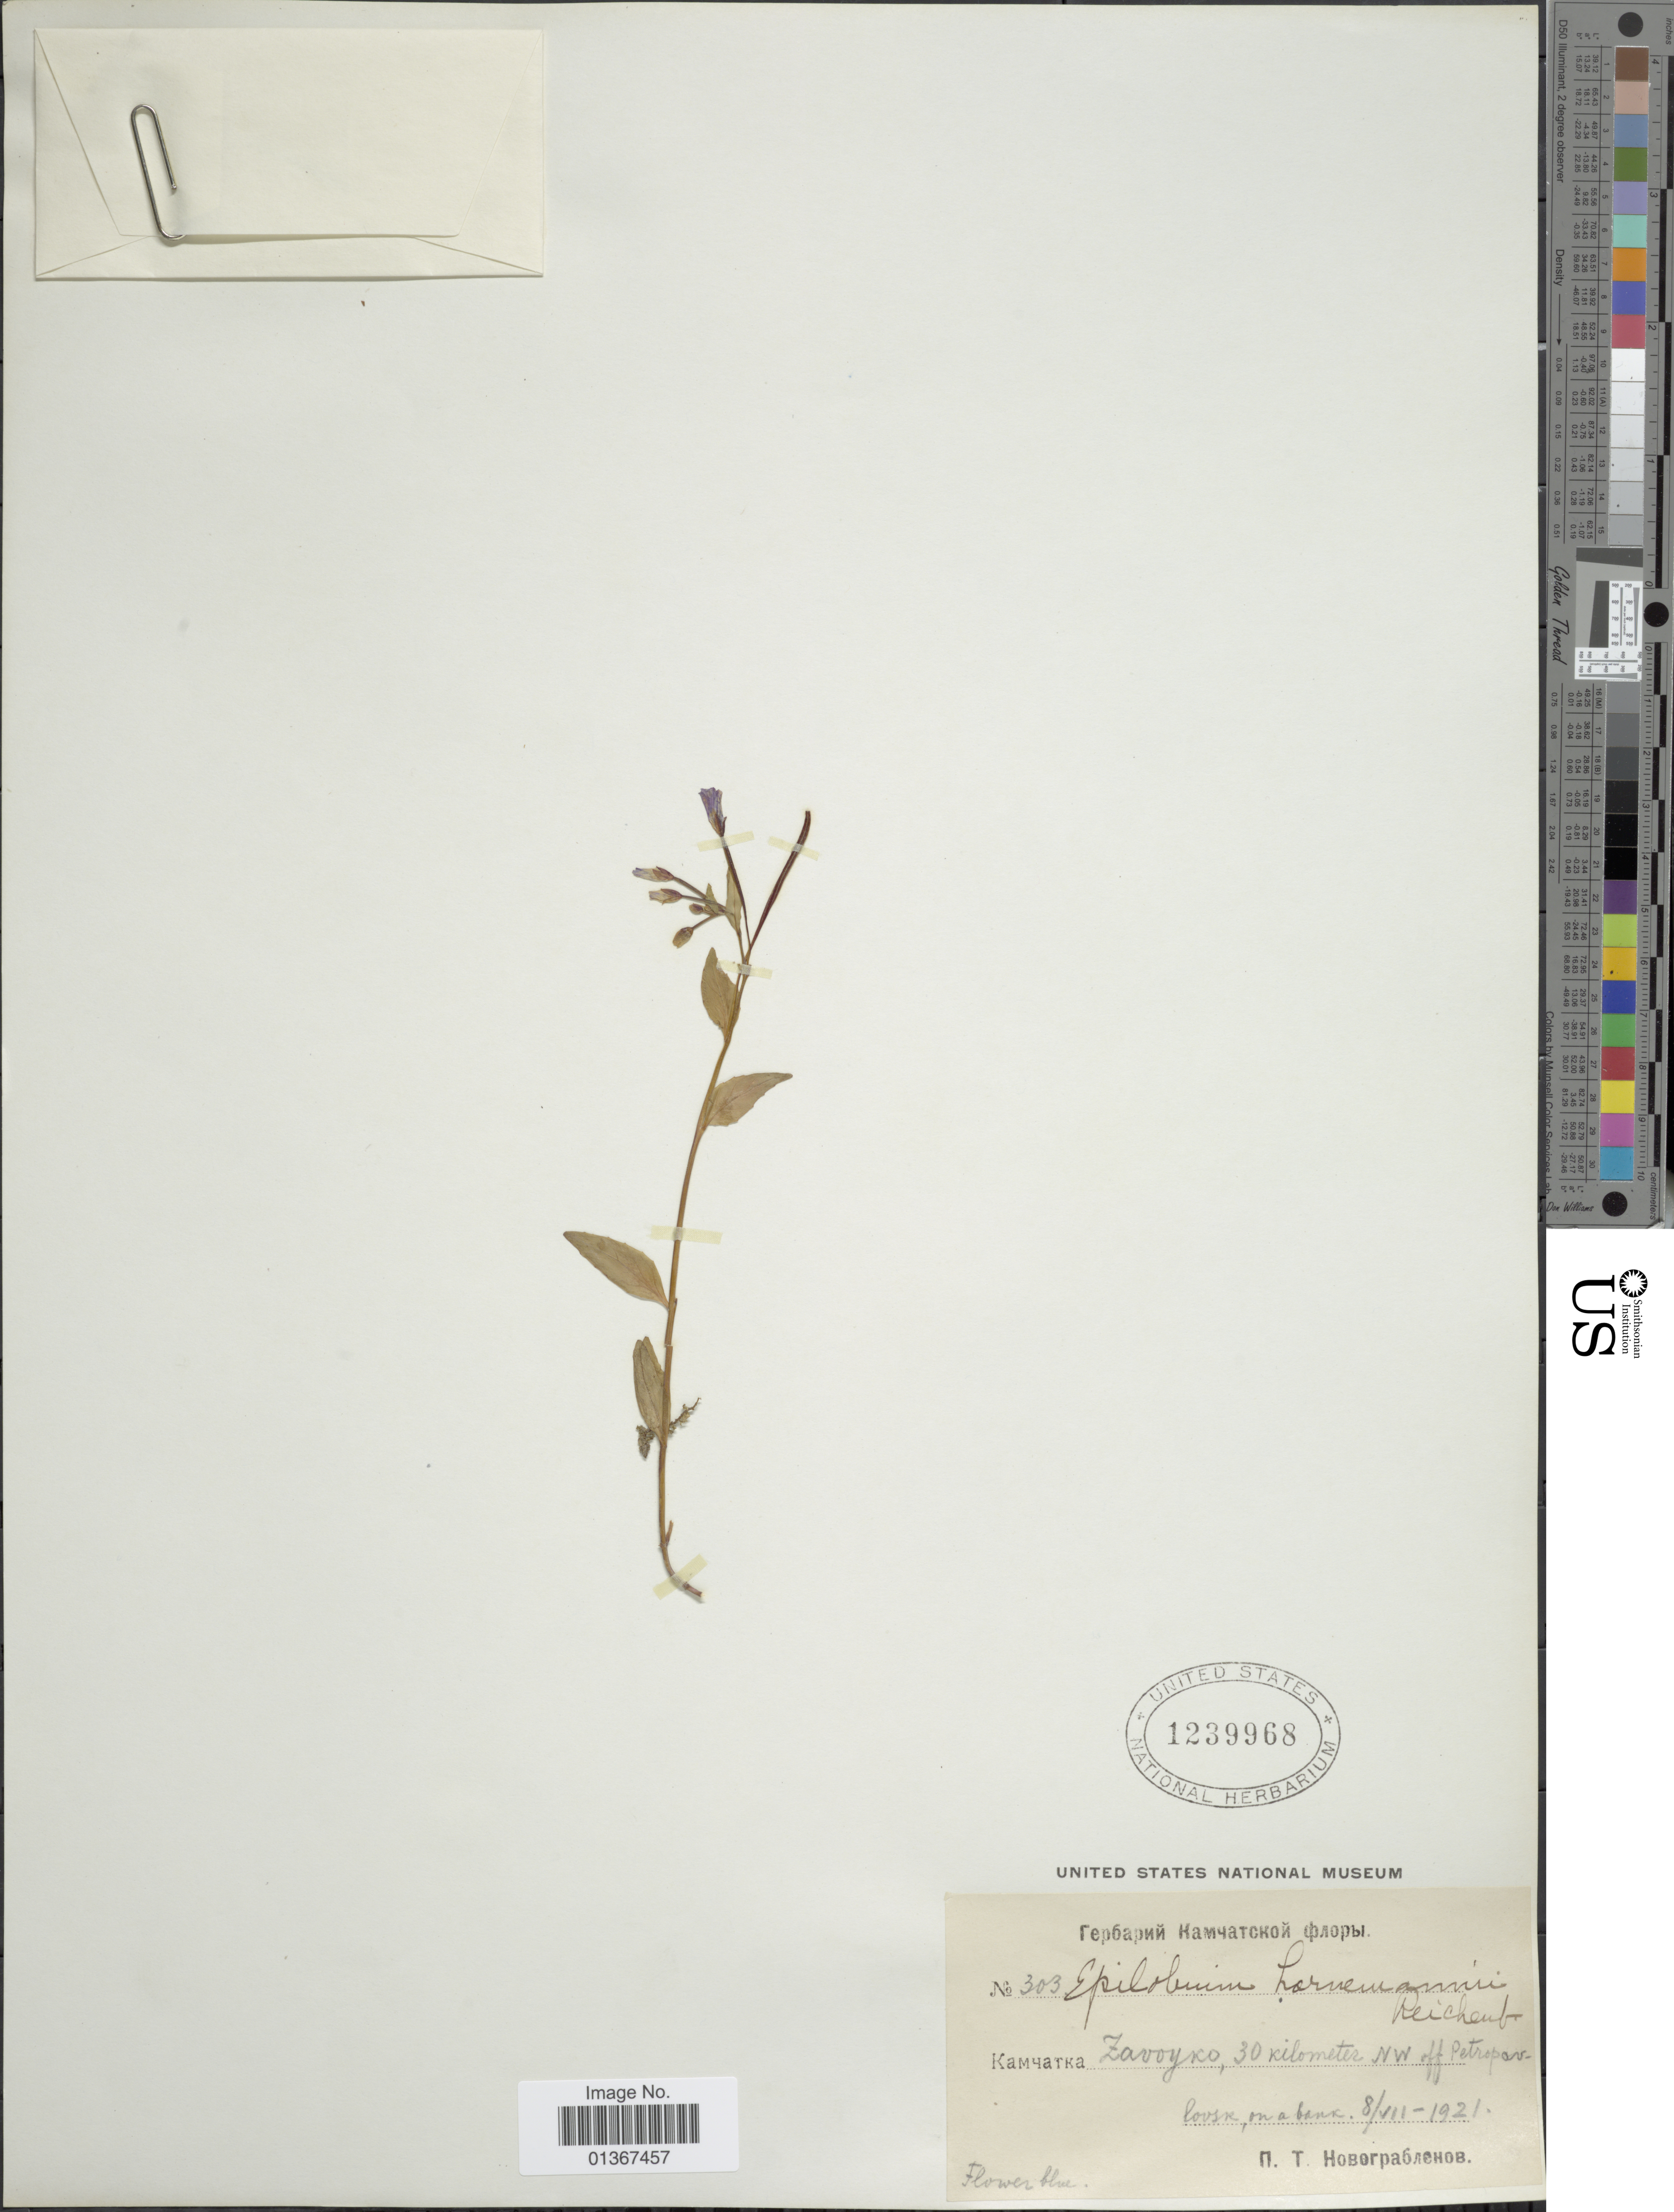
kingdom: Plantae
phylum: Tracheophyta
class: Magnoliopsida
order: Myrtales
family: Onagraceae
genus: Epilobium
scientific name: Epilobium hornemannii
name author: Rchb.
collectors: P. Novograblenov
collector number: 303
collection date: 1921-07-08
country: Russian Federation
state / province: Kamchatka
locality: Kamchatka, Zavoyko, 30 km NW of Petropavlovsk.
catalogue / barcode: US 1239968